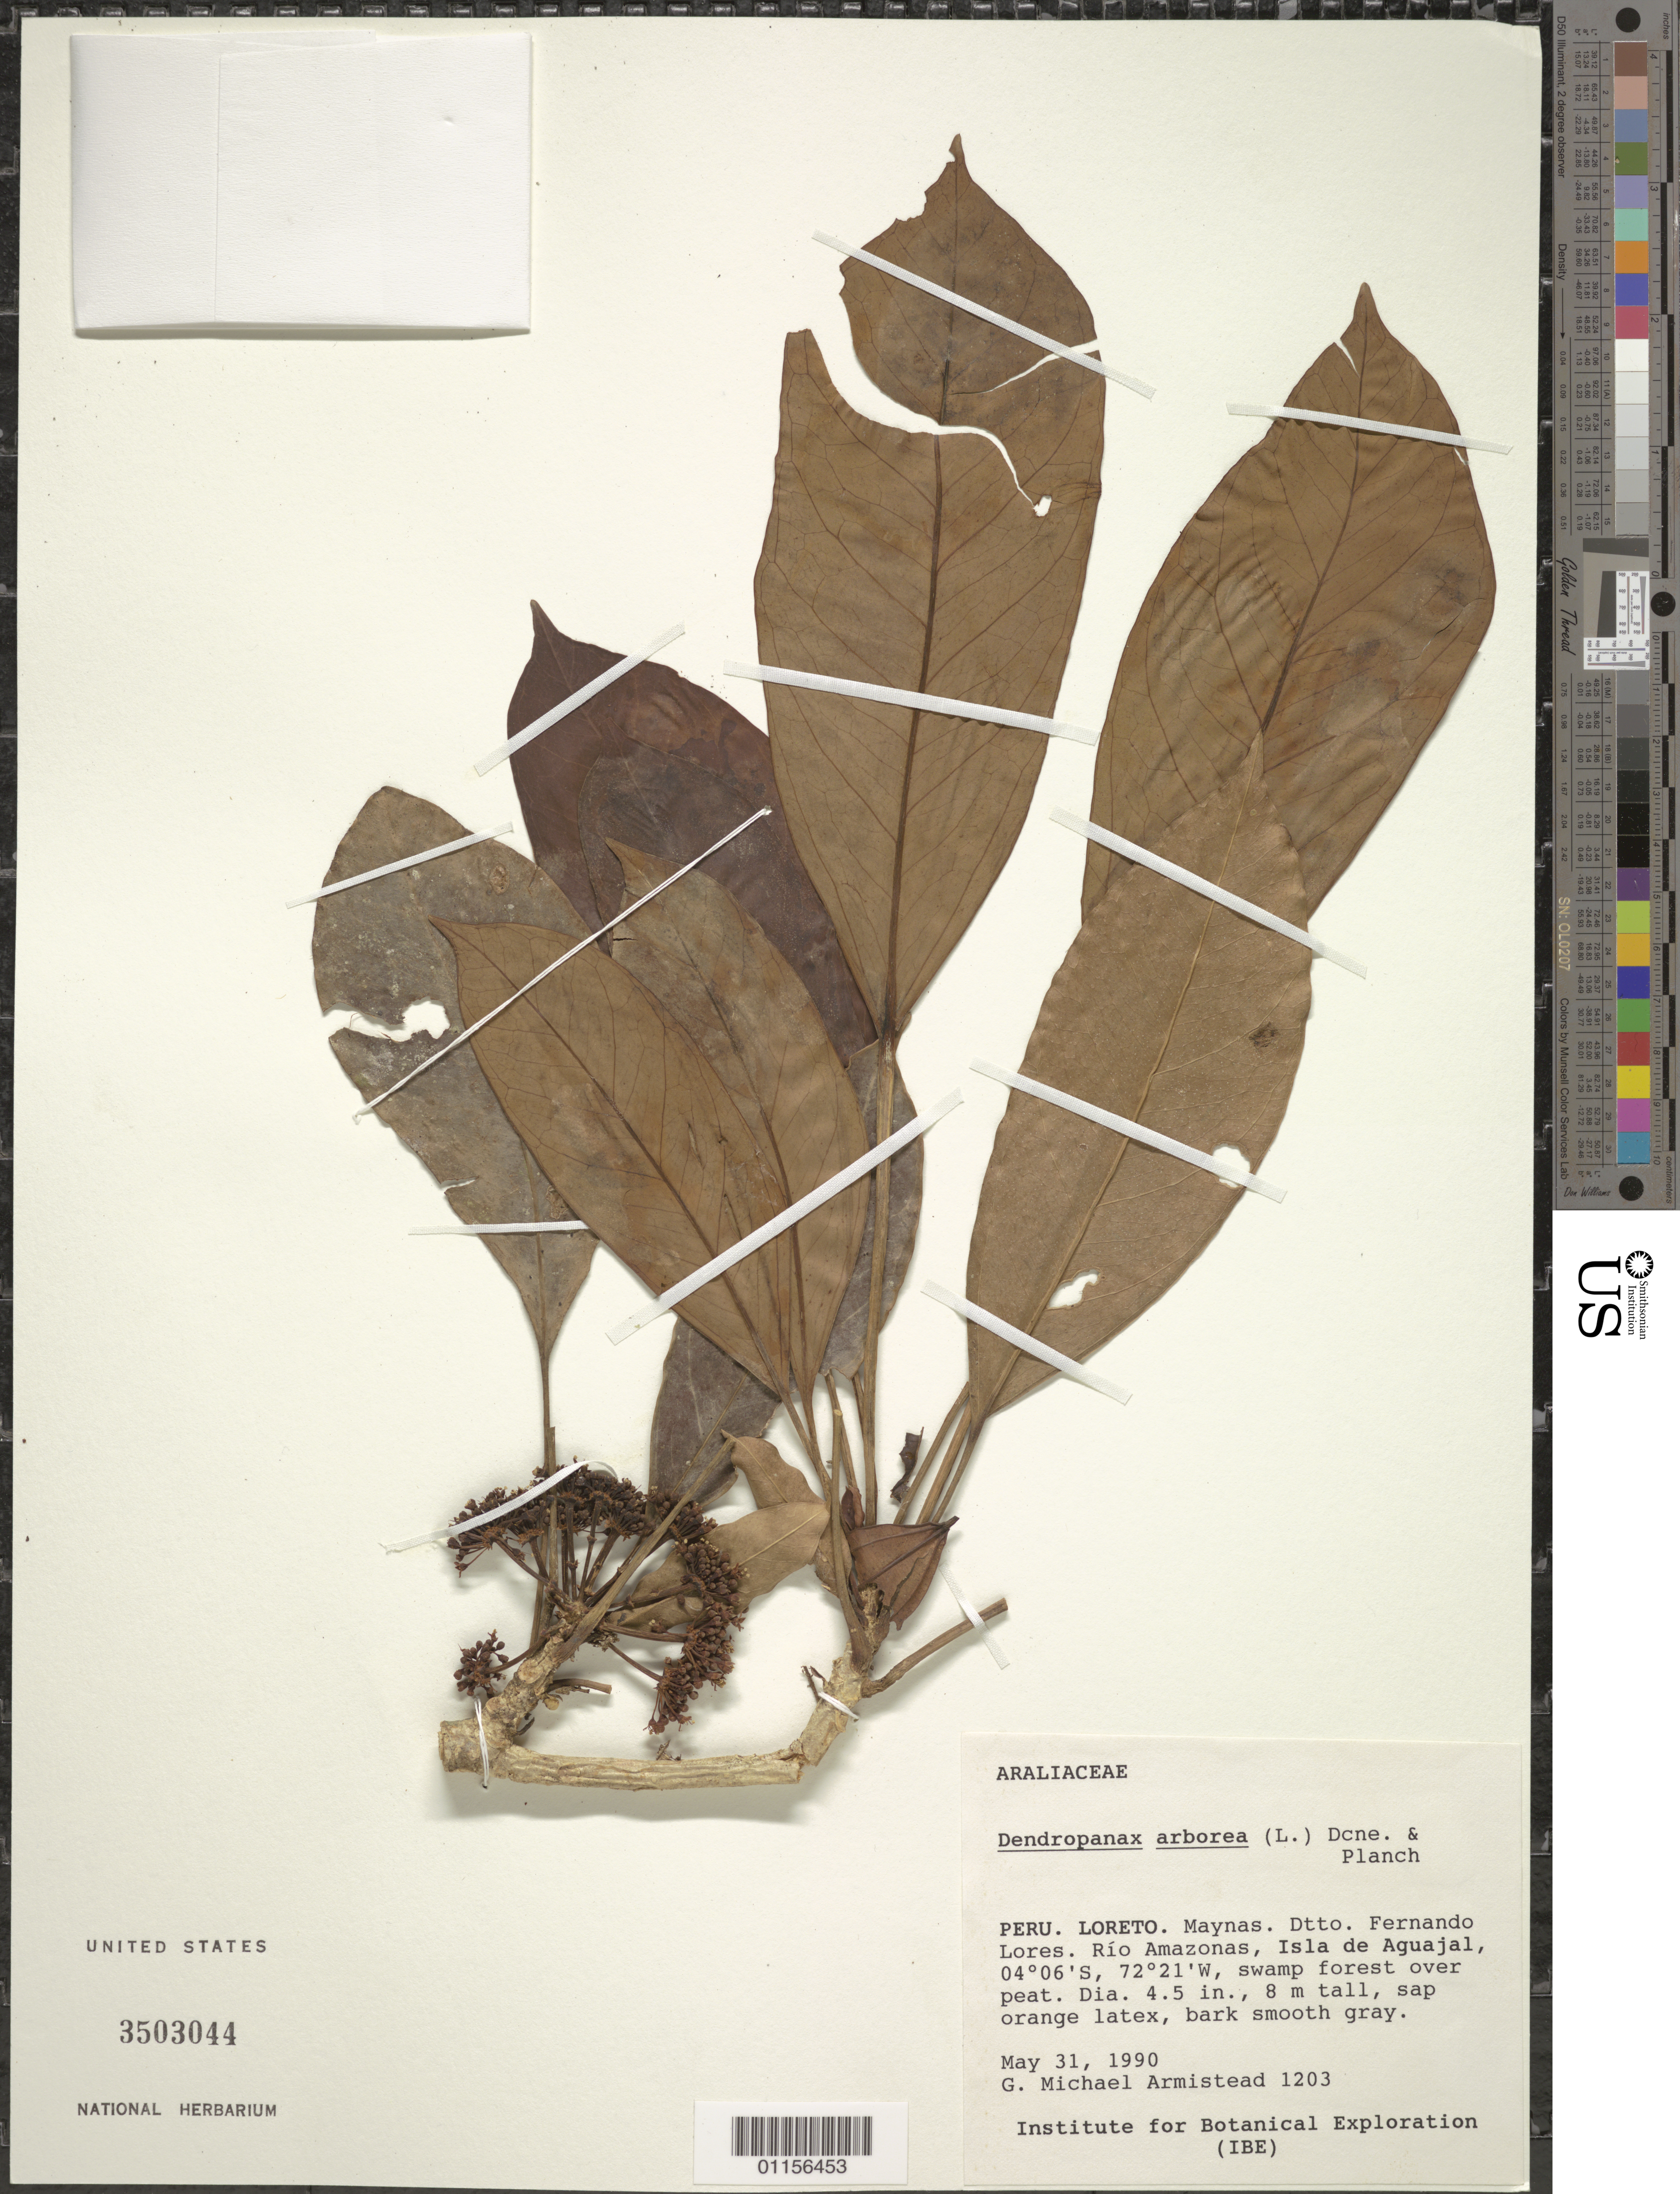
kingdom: Plantae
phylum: Tracheophyta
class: Magnoliopsida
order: Apiales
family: Araliaceae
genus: Dendropanax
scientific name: Dendropanax arboreus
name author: (L.) Decne. & Planch.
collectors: G. Armistead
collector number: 1203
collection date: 1990-05-31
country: Peru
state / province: Loreto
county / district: Maynas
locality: Maynas. Rio Amazonas, Isla de Aguajal., Fernando Lores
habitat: Swamp forest over peat.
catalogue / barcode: US 3503044